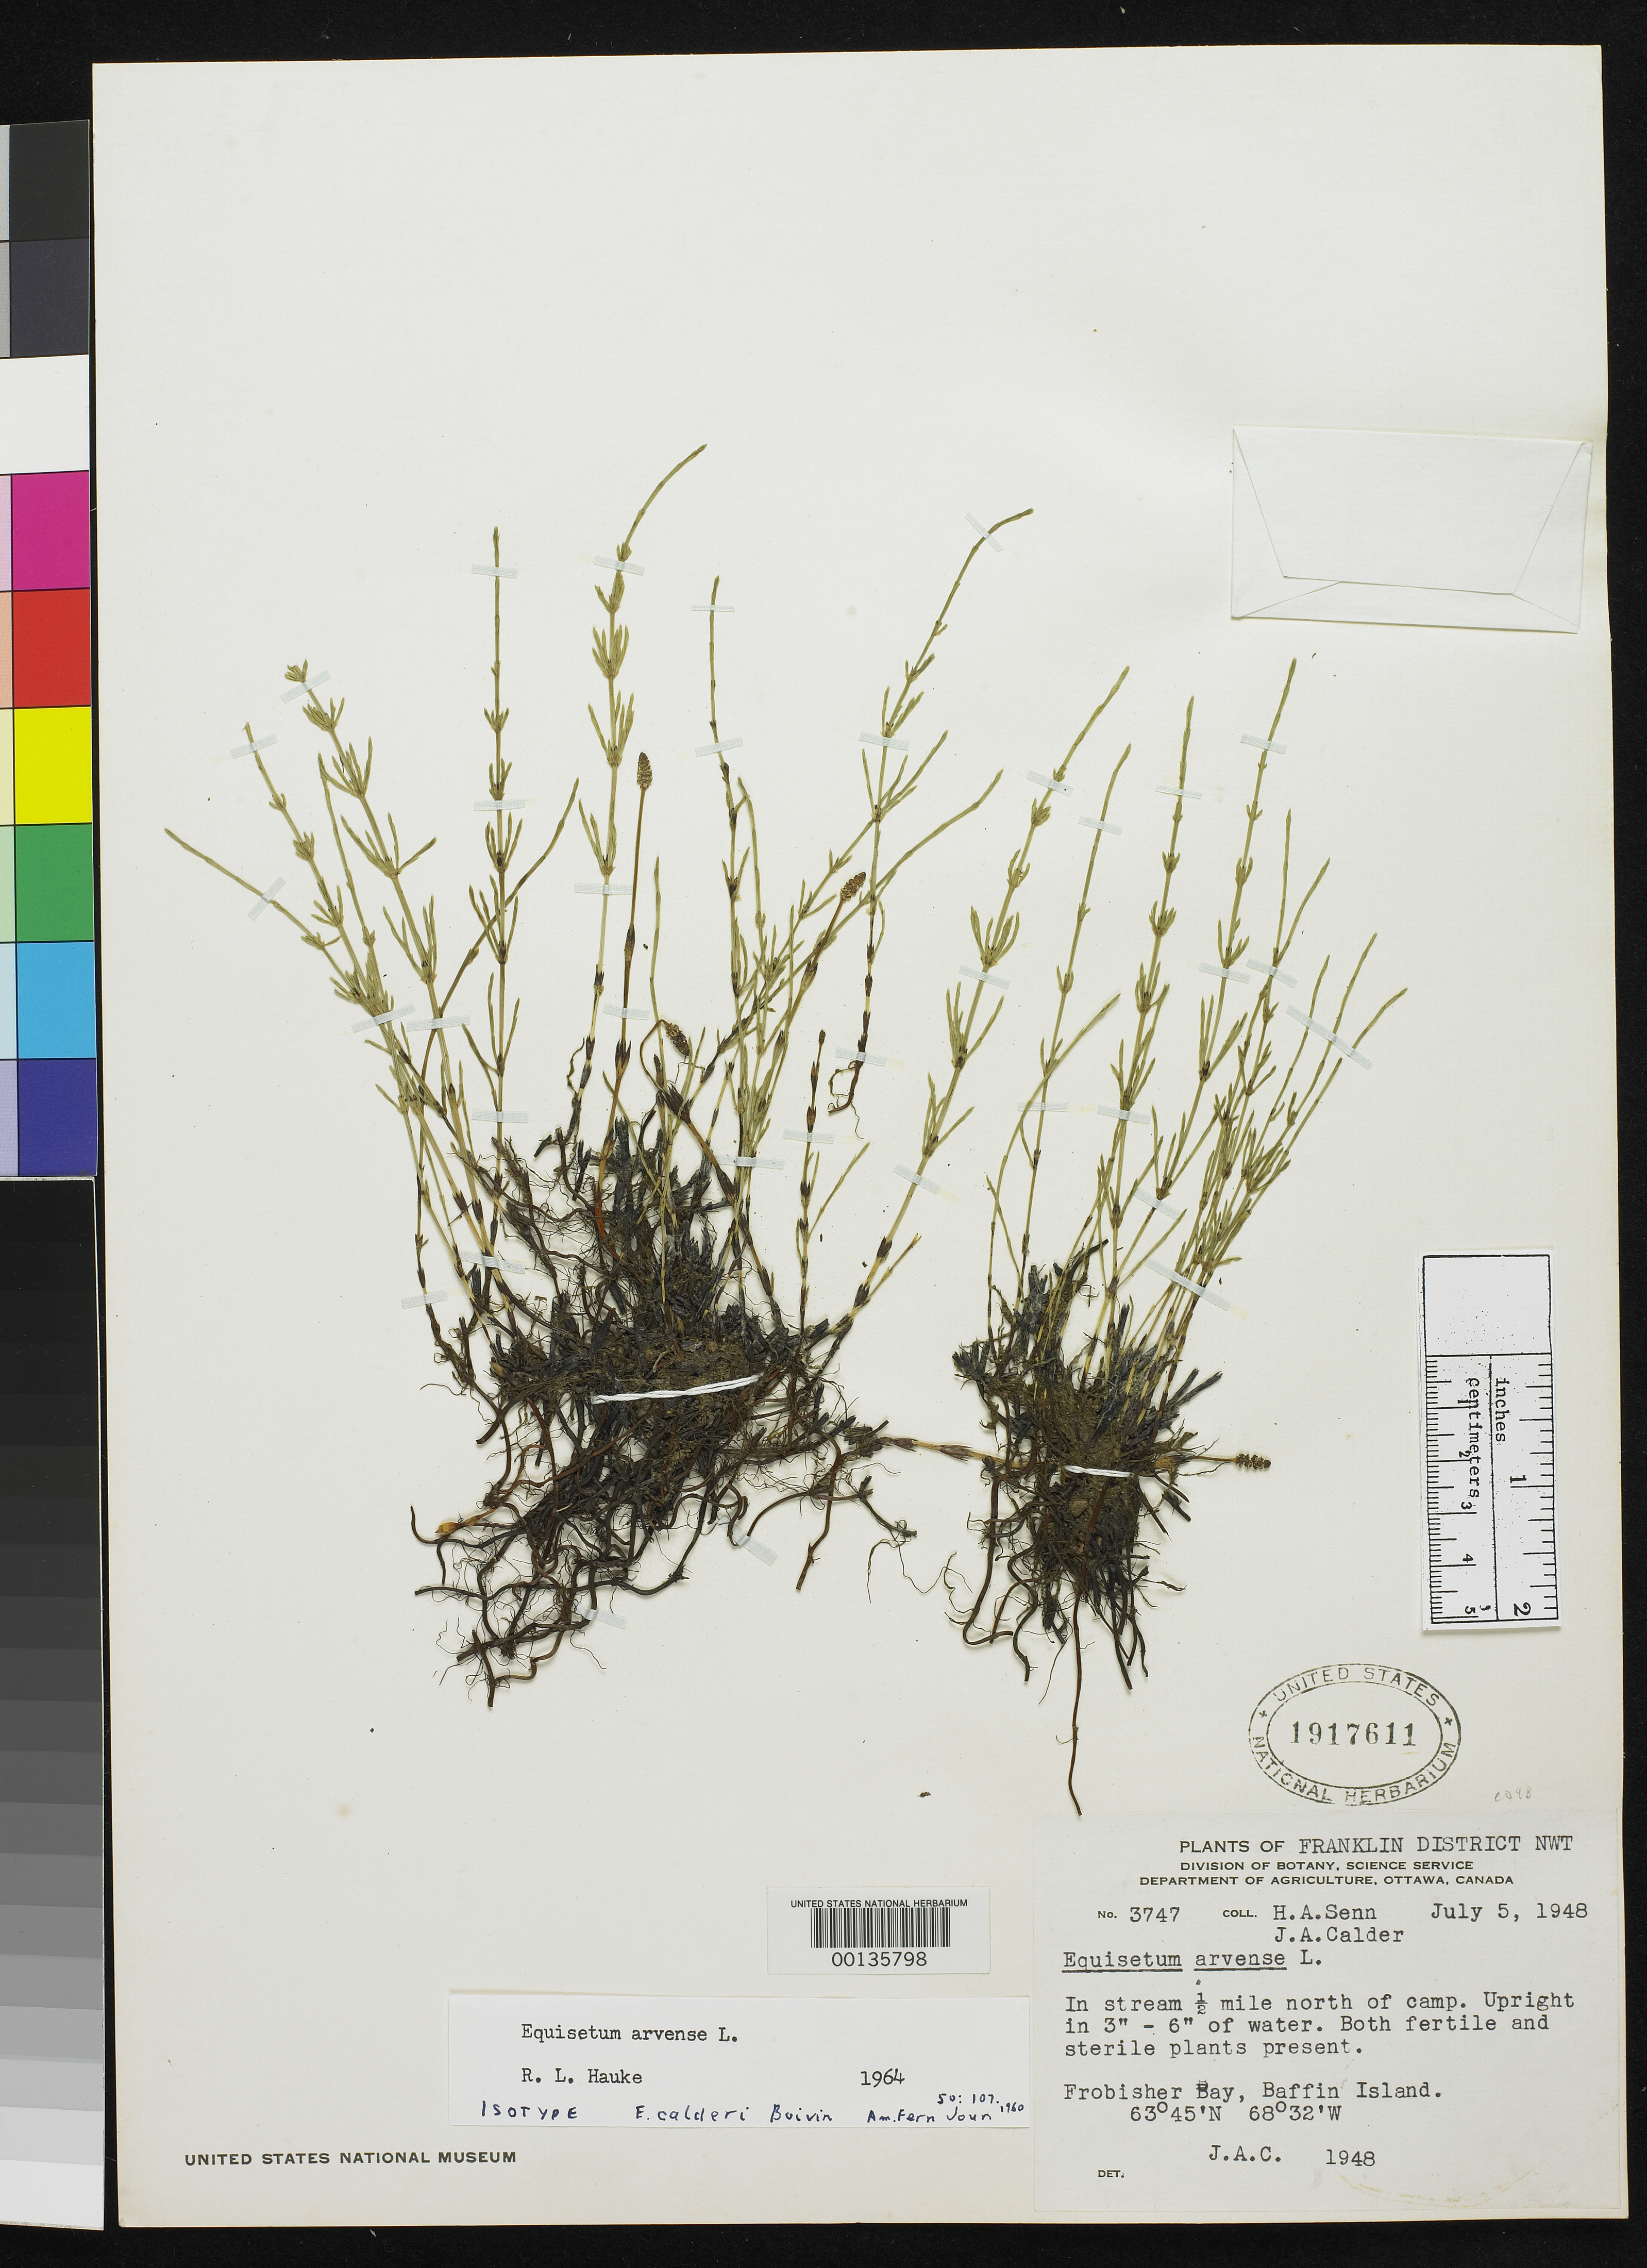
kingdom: Plantae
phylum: Tracheophyta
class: Polypodiopsida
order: Equisetales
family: Equisetaceae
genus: Equisetum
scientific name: Equisetum calderi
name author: B. Boivin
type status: Isotype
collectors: H. A. Senn & J. A. Calder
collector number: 3747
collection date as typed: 05 Jul 1948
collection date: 1948-07-05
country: Canada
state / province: Northwest Territories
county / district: Franklin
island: Baffin Island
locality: Frobisher Bay.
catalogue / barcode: US 1917611